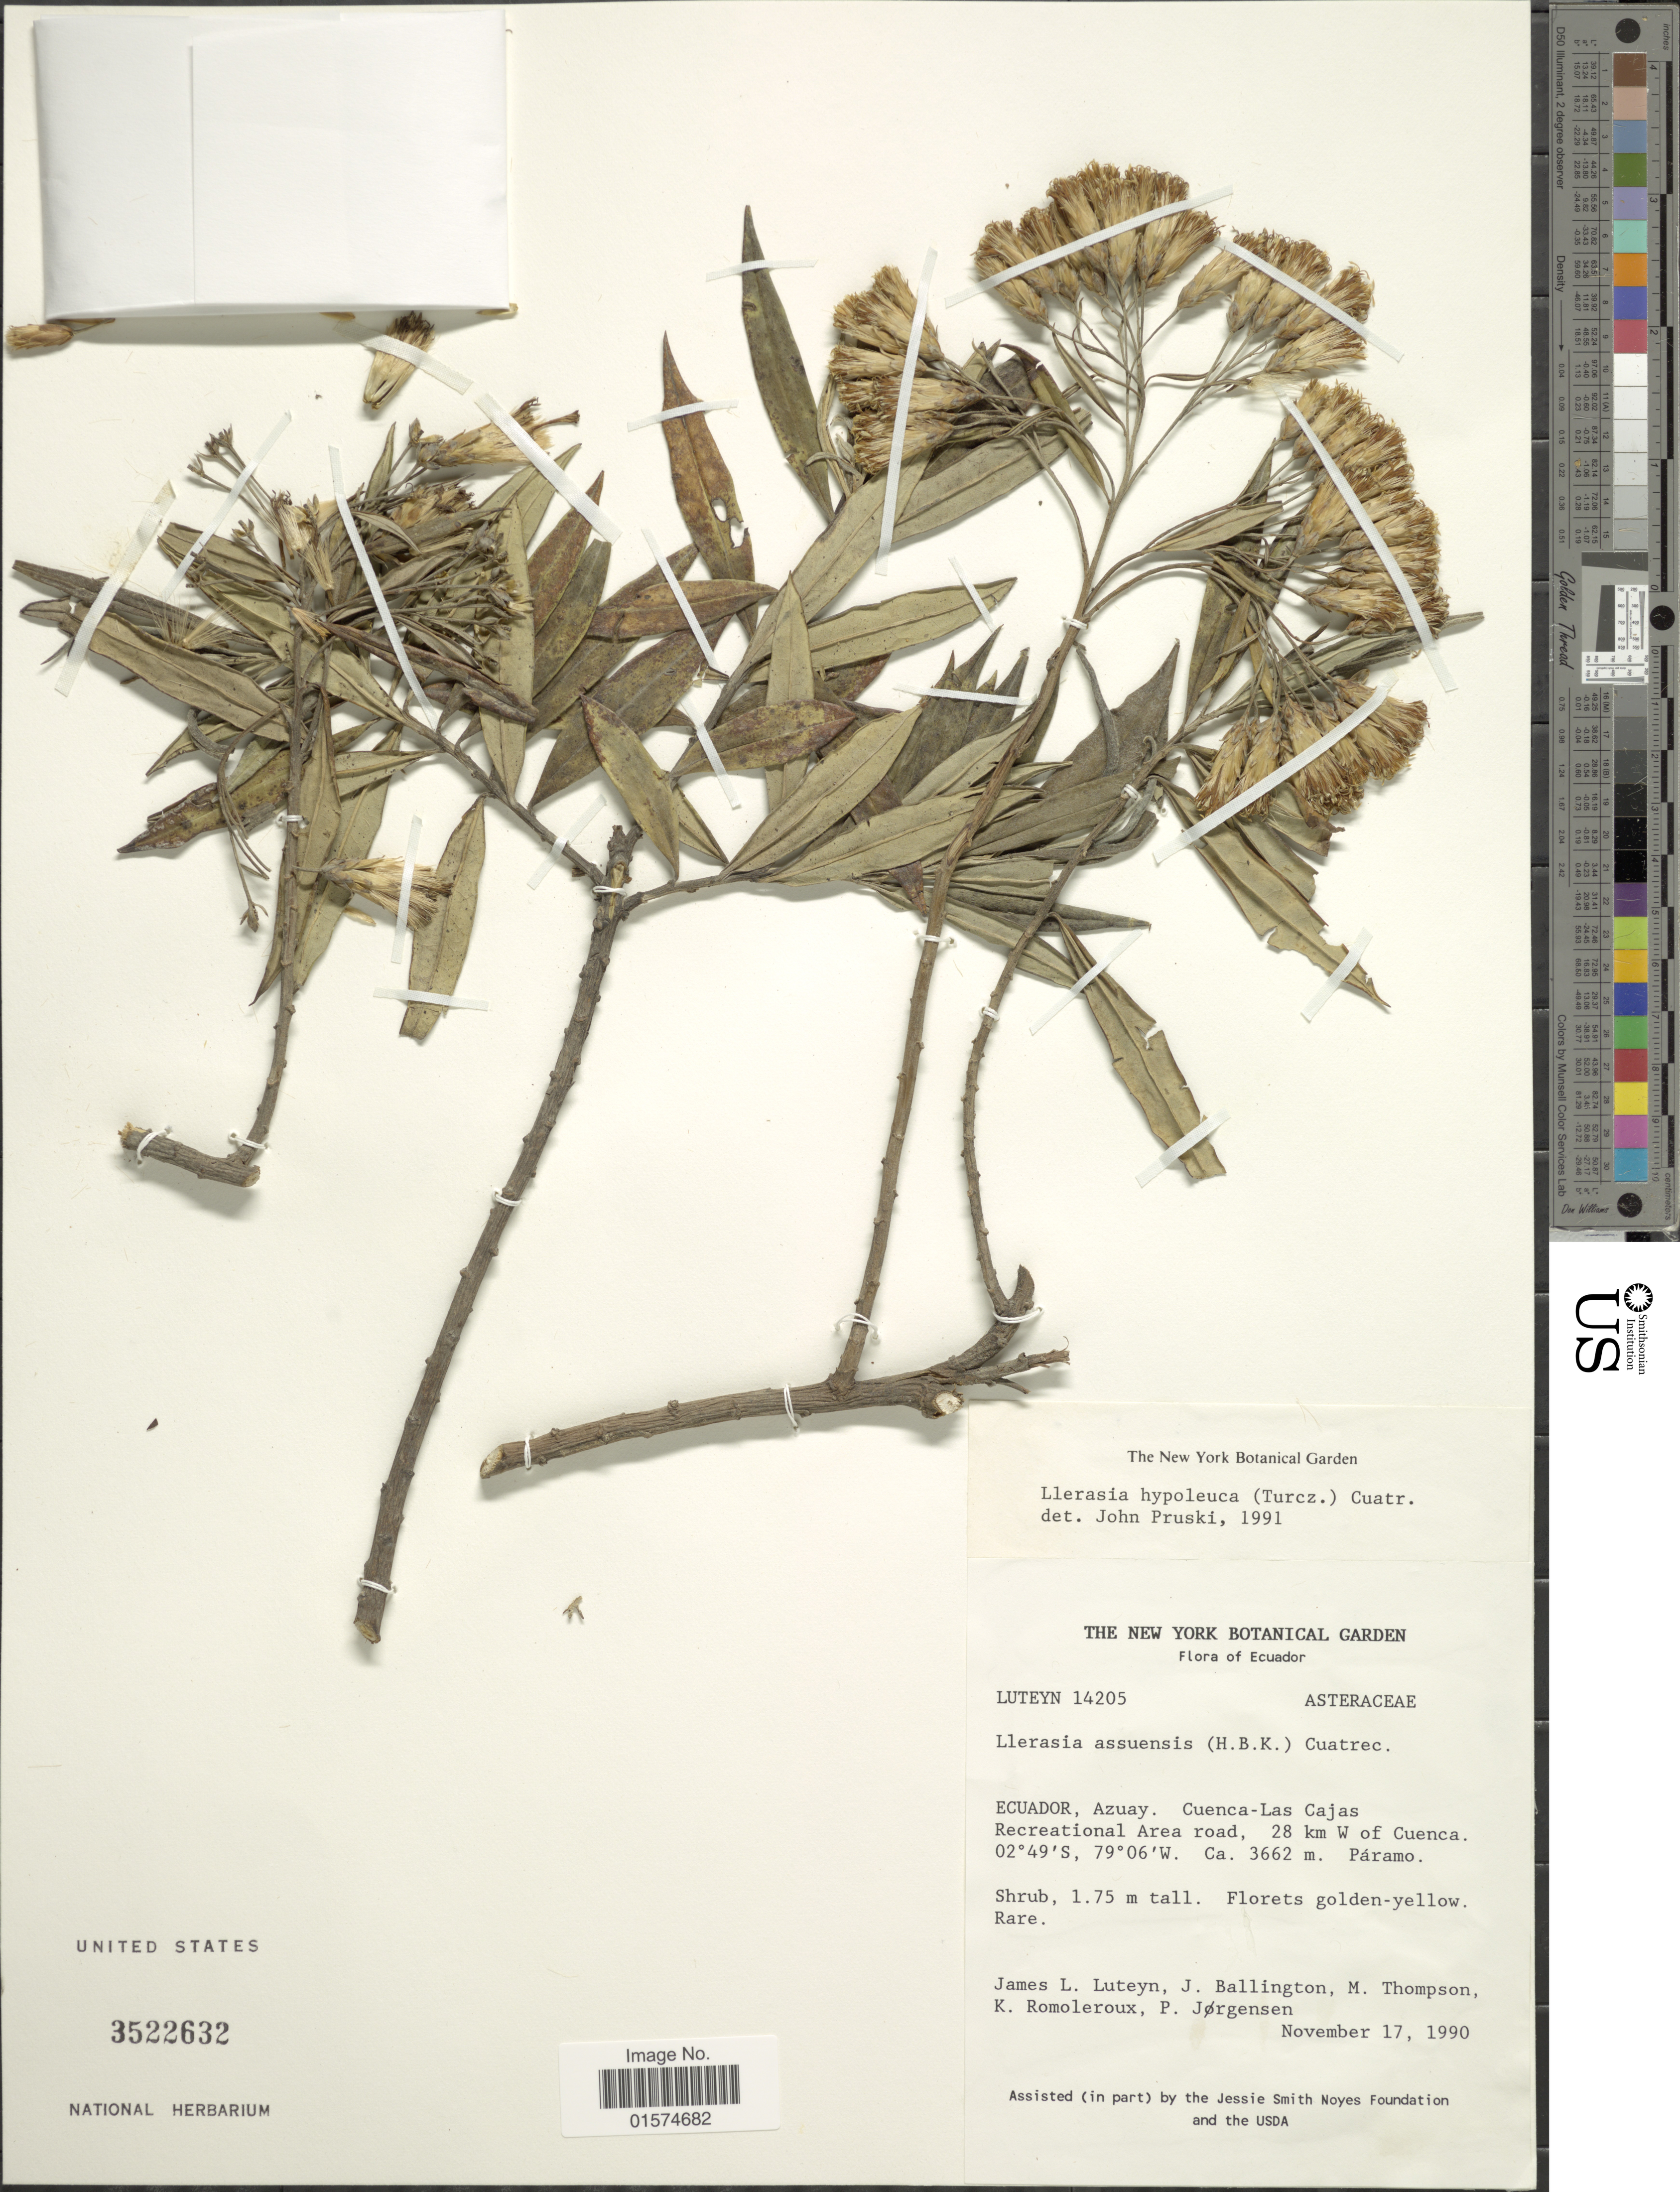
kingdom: Plantae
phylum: Tracheophyta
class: Magnoliopsida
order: Asterales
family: Asteraceae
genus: Llerasia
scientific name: Llerasia hypoleuca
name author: (Turcz.) Cuatrec.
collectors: J. L. Luteyn, J. Ballington, M. Thompson, K. Romoleraux & P. Jørgensen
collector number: LUTEYN 14205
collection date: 1990-11-17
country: Ecuador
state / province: Azuay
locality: Cuenca-Las Cajas Recreational Area road, 28 km W of Cuenca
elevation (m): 3662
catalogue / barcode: US 3522632